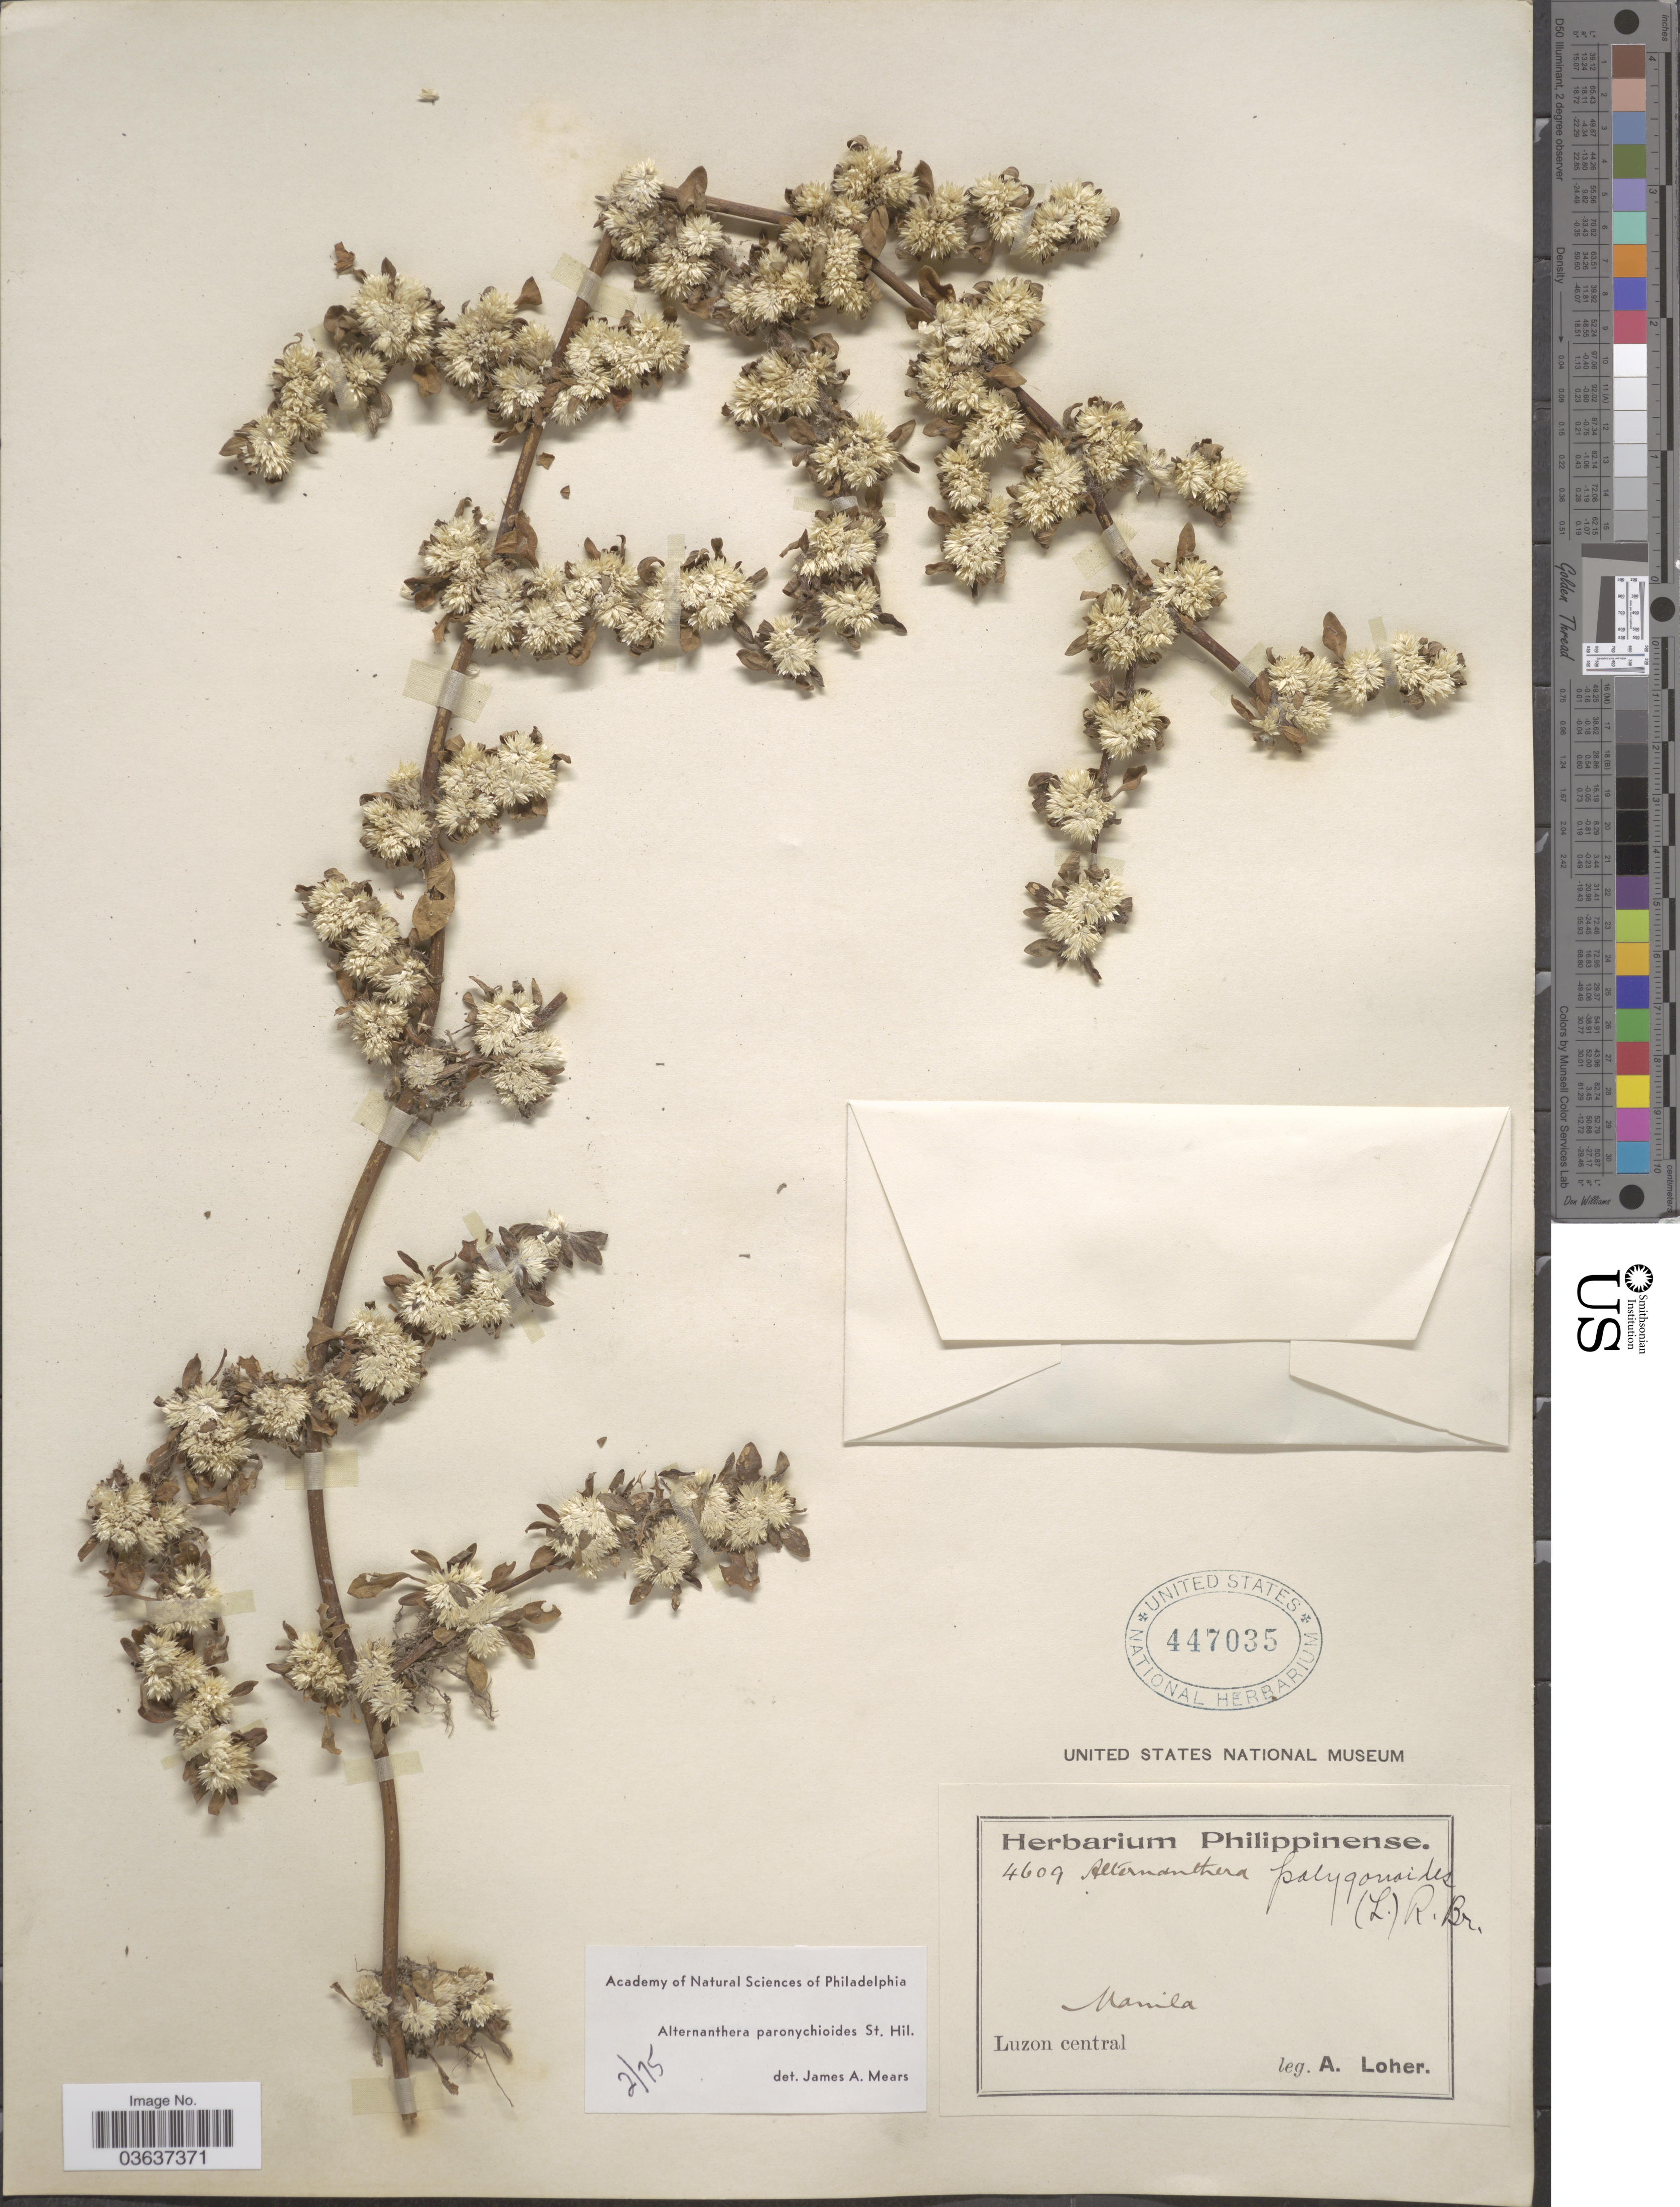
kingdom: Plantae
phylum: Tracheophyta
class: Magnoliopsida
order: Caryophyllales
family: Amaranthaceae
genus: Alternanthera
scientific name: Alternanthera paronychioides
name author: A. St.-Hil.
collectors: A. Loher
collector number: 4609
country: Philippines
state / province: Central Luzon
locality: Manila. Luzon central.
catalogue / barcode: US 447035